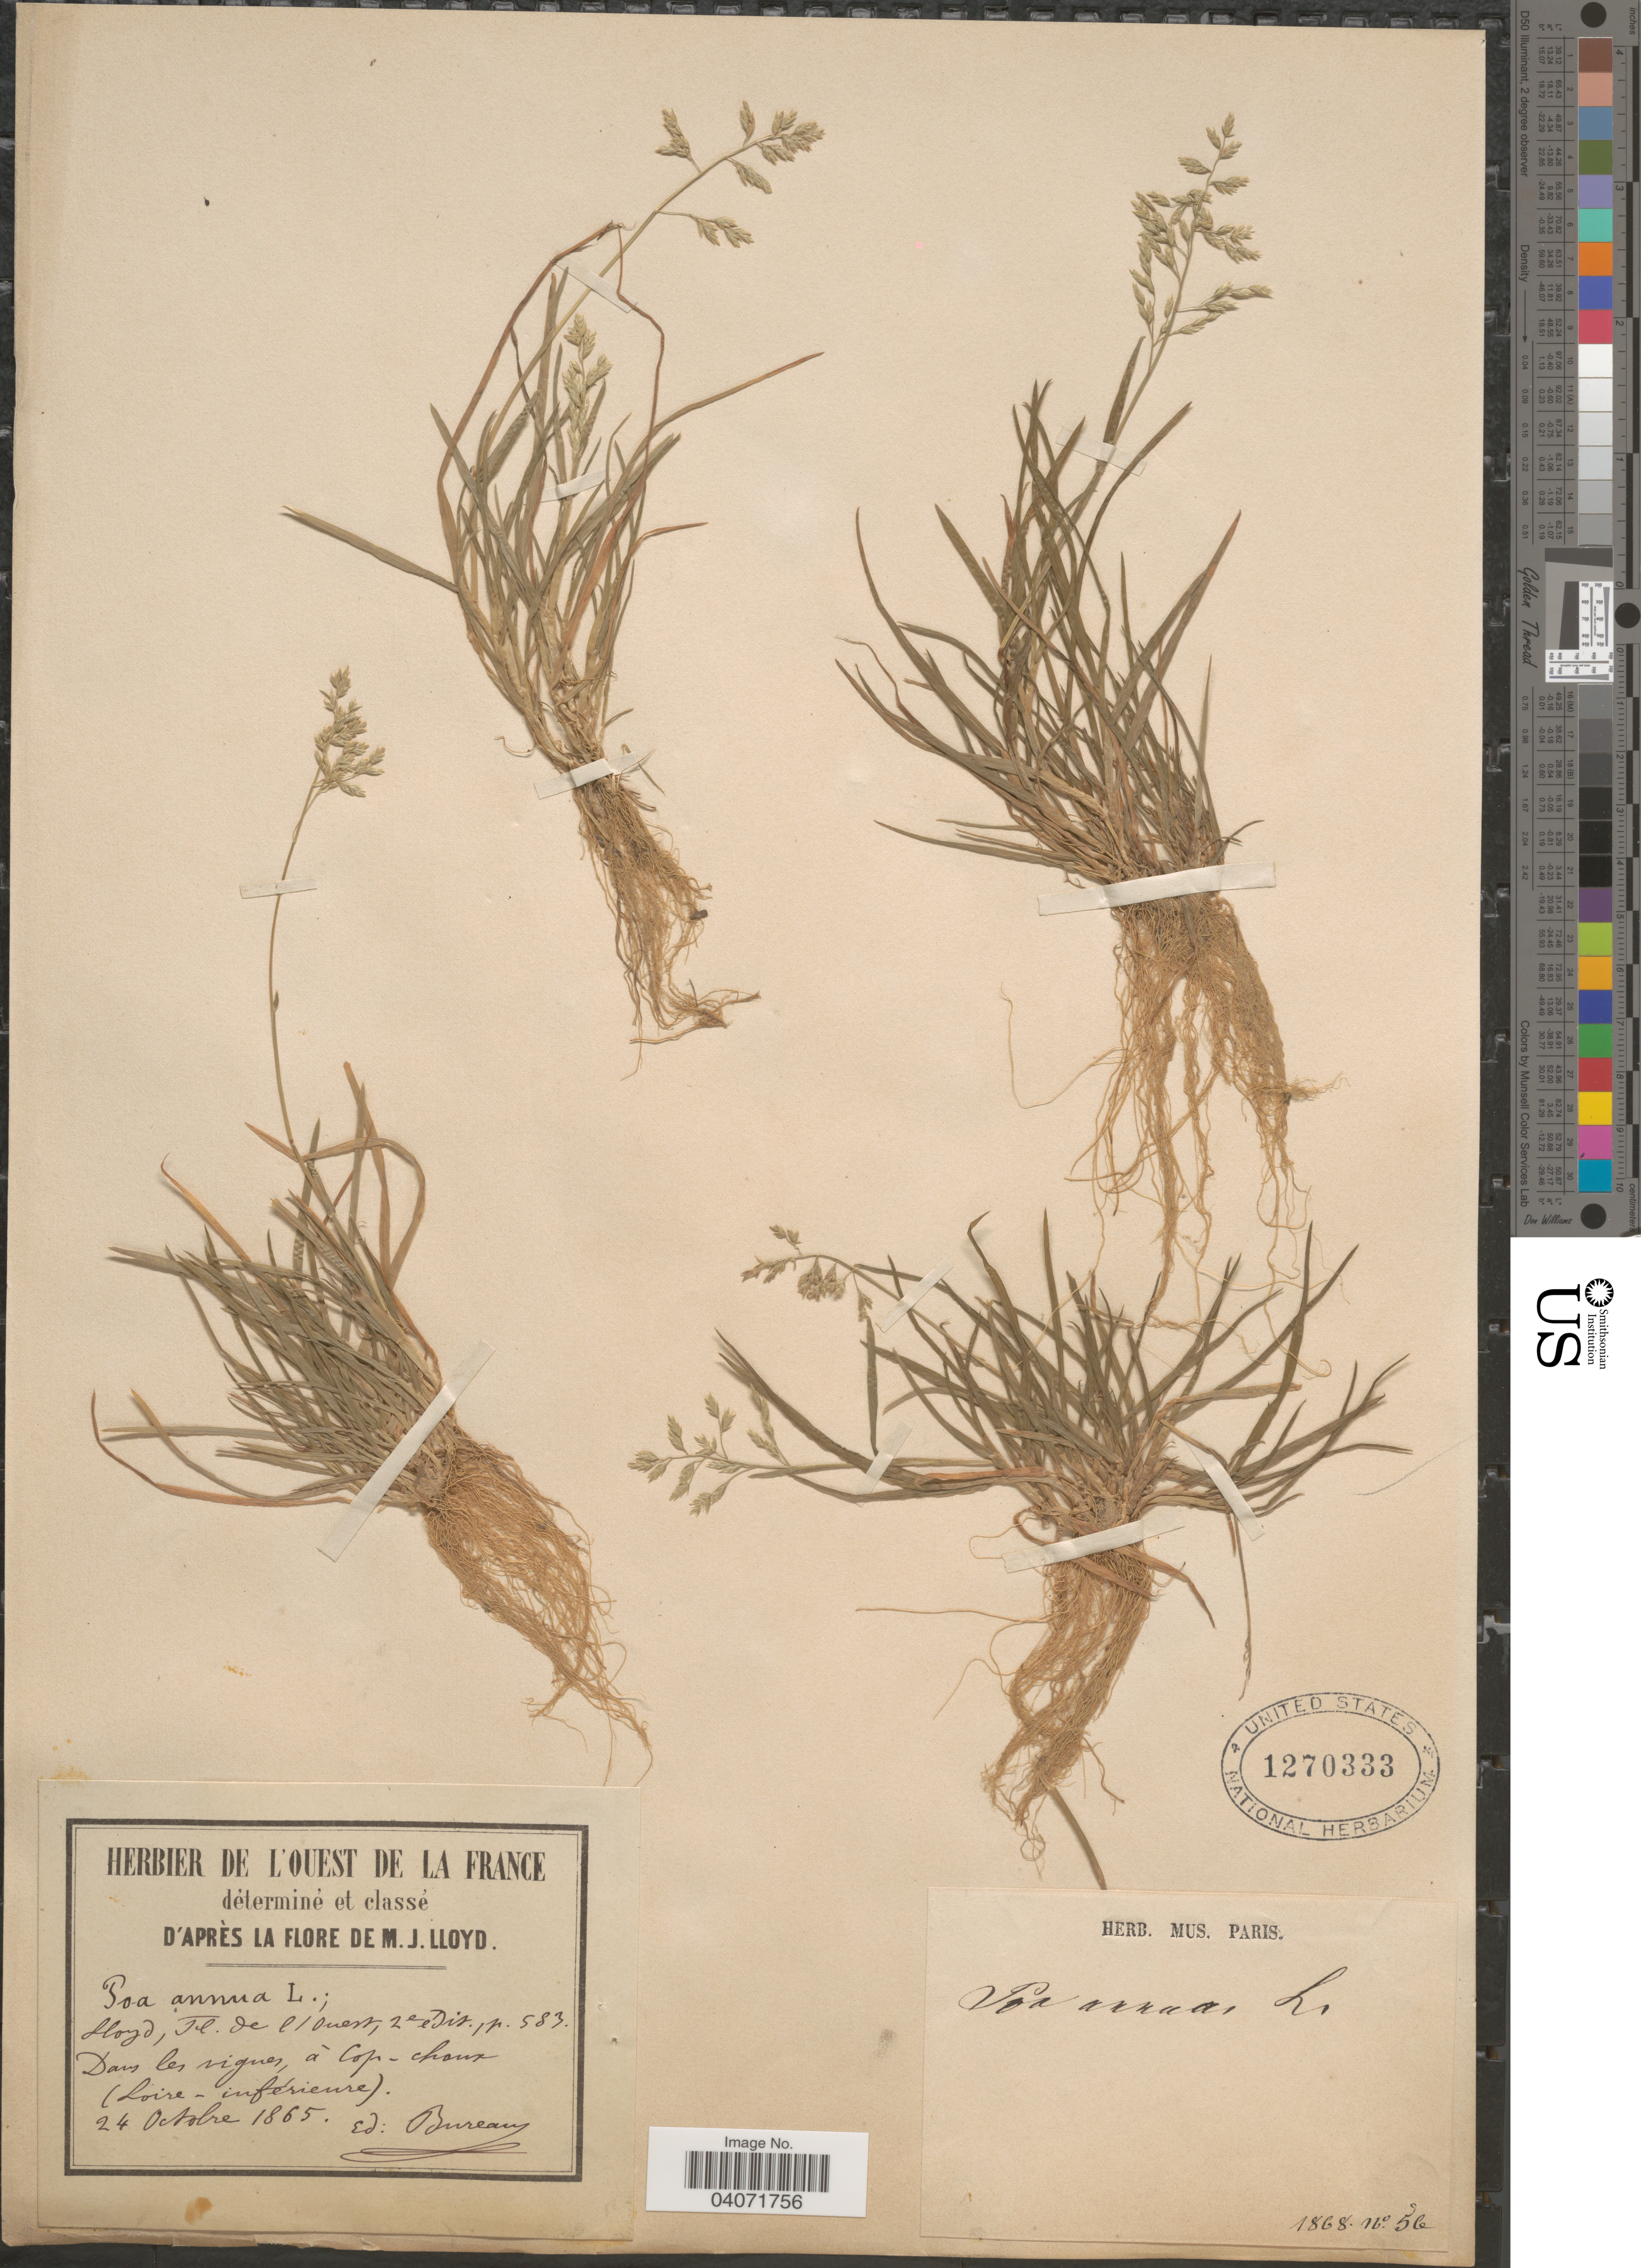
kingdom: Plantae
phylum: Tracheophyta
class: Liliopsida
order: Poales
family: Poaceae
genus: Poa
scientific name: Poa annua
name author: L.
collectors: Bureau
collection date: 1865-10-24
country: France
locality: Dans les vignes, á Cop-choux (Loire - inférieure).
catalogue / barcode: US 1270333